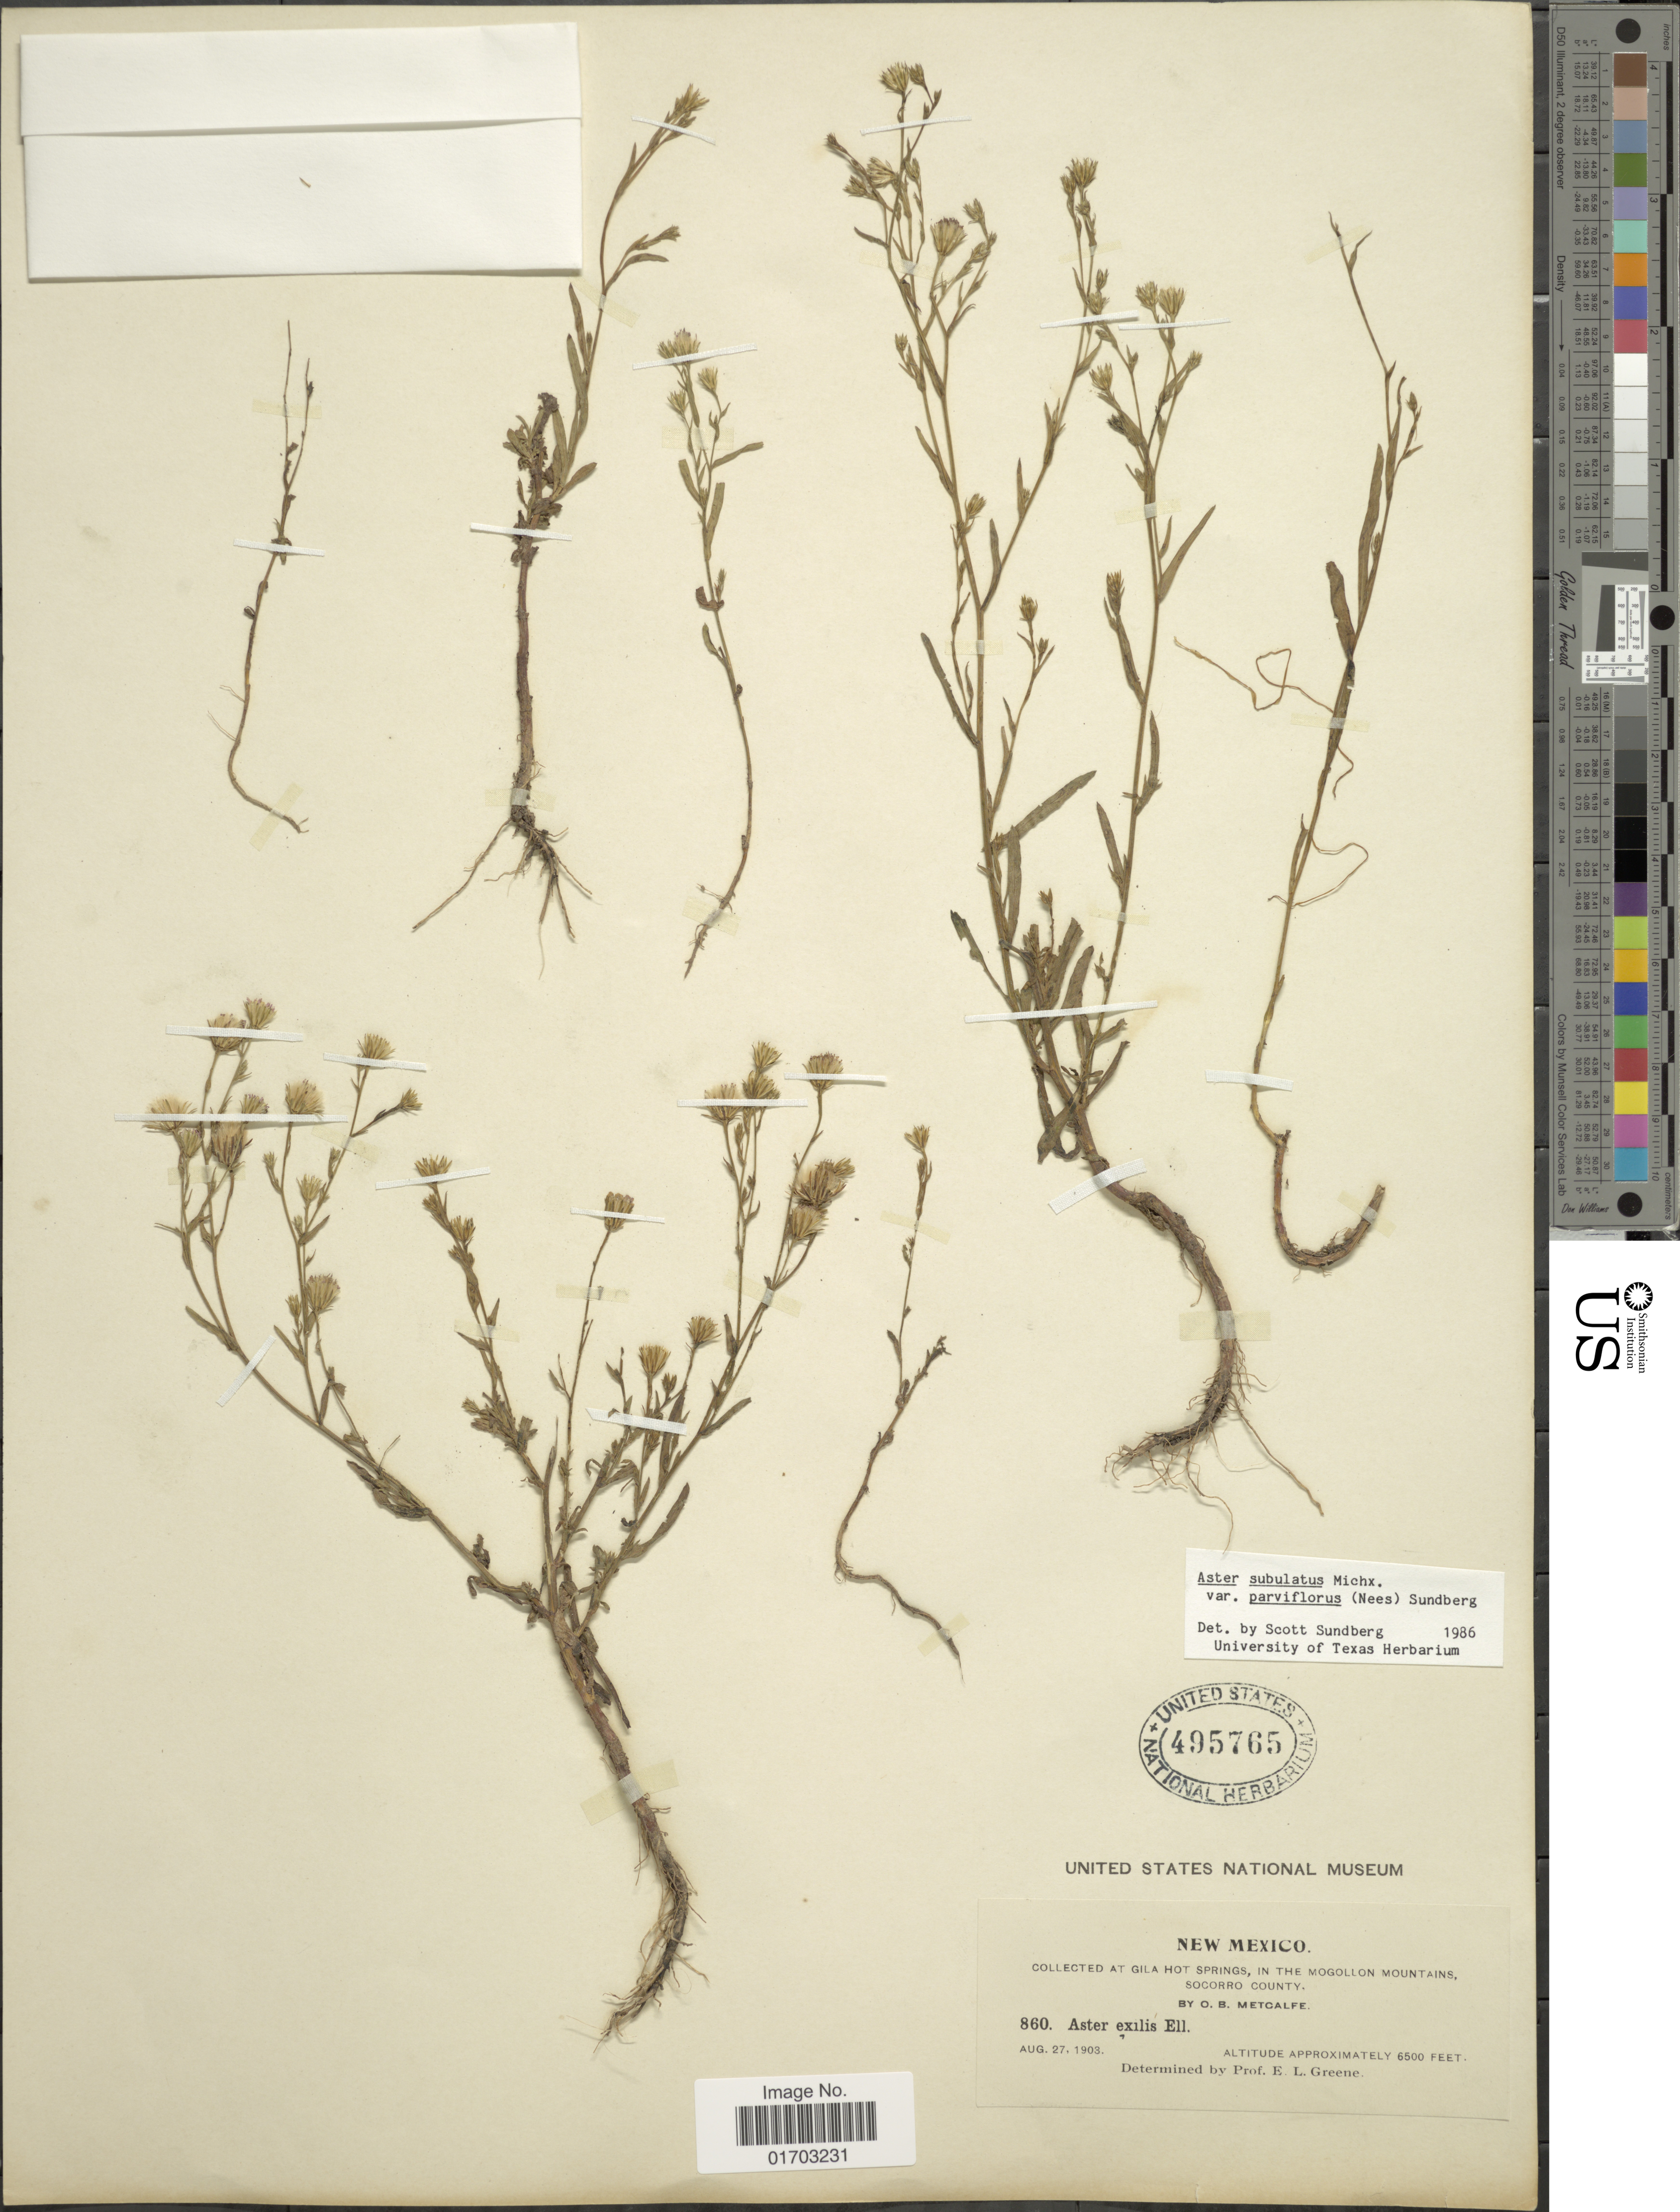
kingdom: Plantae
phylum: Tracheophyta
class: Magnoliopsida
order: Asterales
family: Asteraceae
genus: Symphyotrichum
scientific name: Symphyotrichum subulatum var. parviflorum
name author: (Nees) S.D. Sundb.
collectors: O. B. Metcalfe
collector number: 860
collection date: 1903-08-27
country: United States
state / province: New Mexico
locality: Gila Hot Springs, in the Mogollon Mountains, Socorro County.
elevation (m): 1981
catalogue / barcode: US 495765